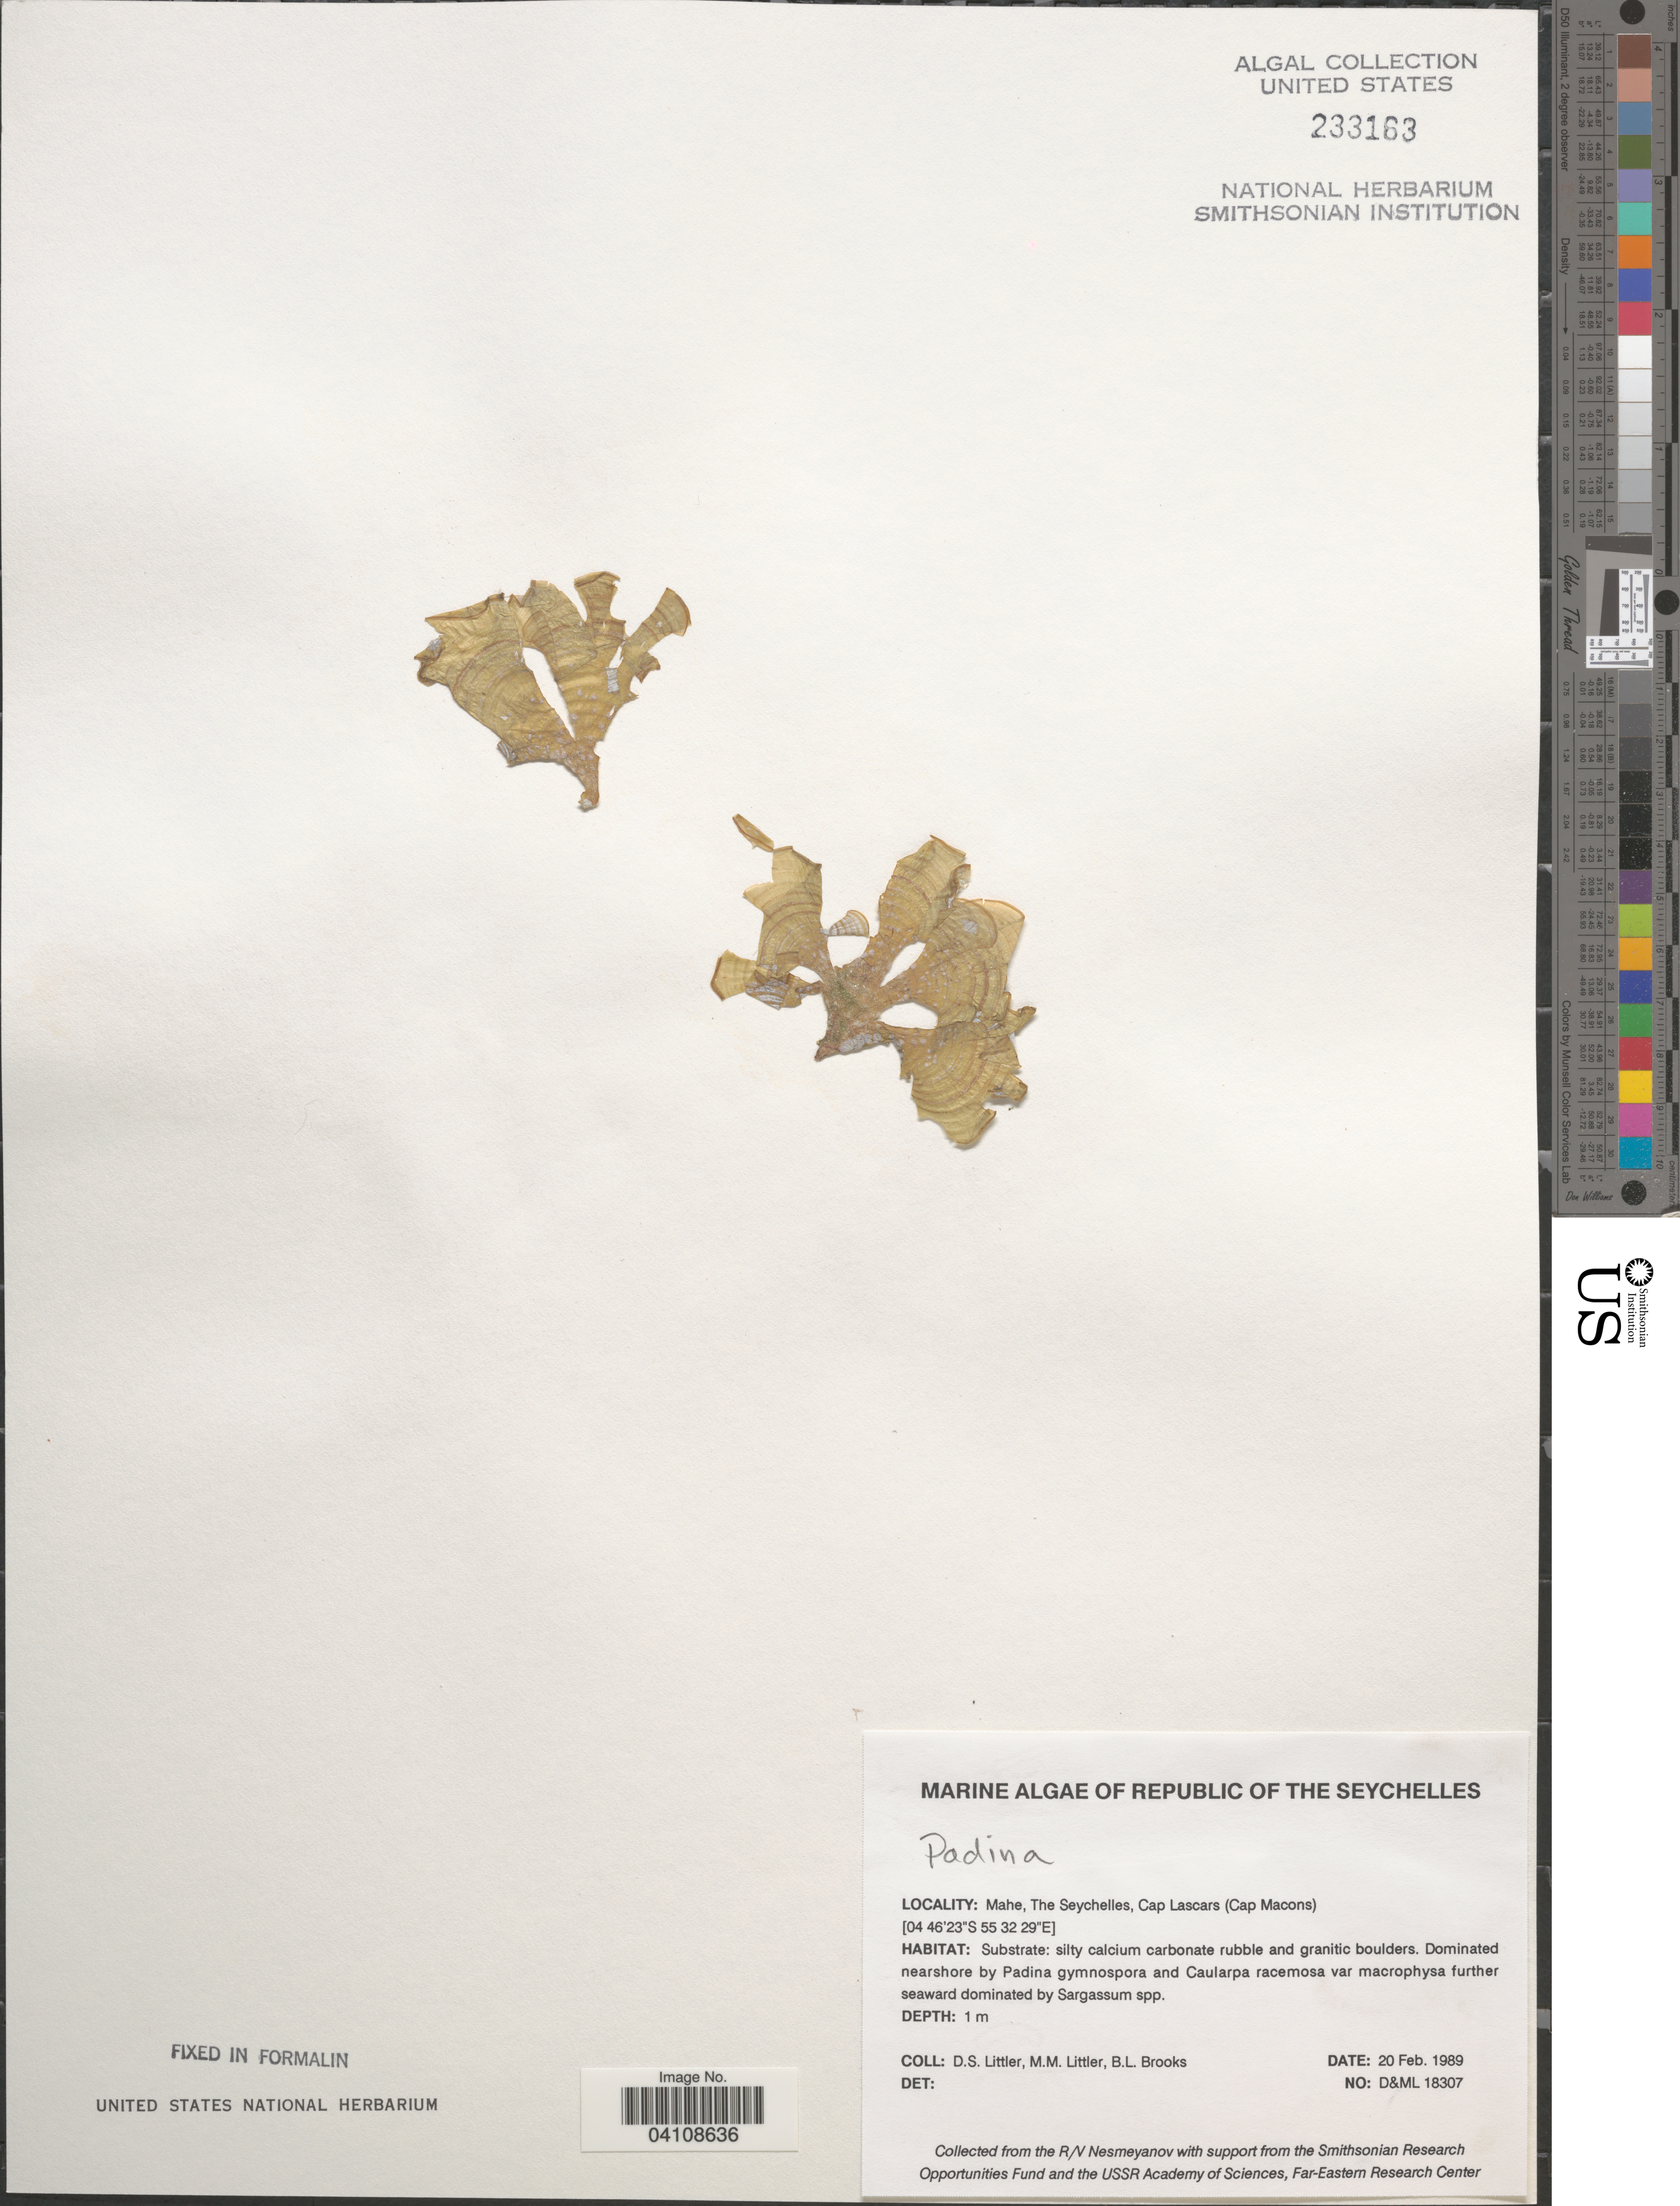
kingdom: Chromista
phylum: Ochrophyta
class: Phaeophyceae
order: Dictyotales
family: Dictyotaceae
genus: Padina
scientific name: Padina sp.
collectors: D. S. Littler & B. Brooks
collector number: D&ML18307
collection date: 1989-02-20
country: Seychelles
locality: Republic of The Seychelles. Mahe, Cap Lascars (Cap Macons).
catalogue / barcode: US 233163